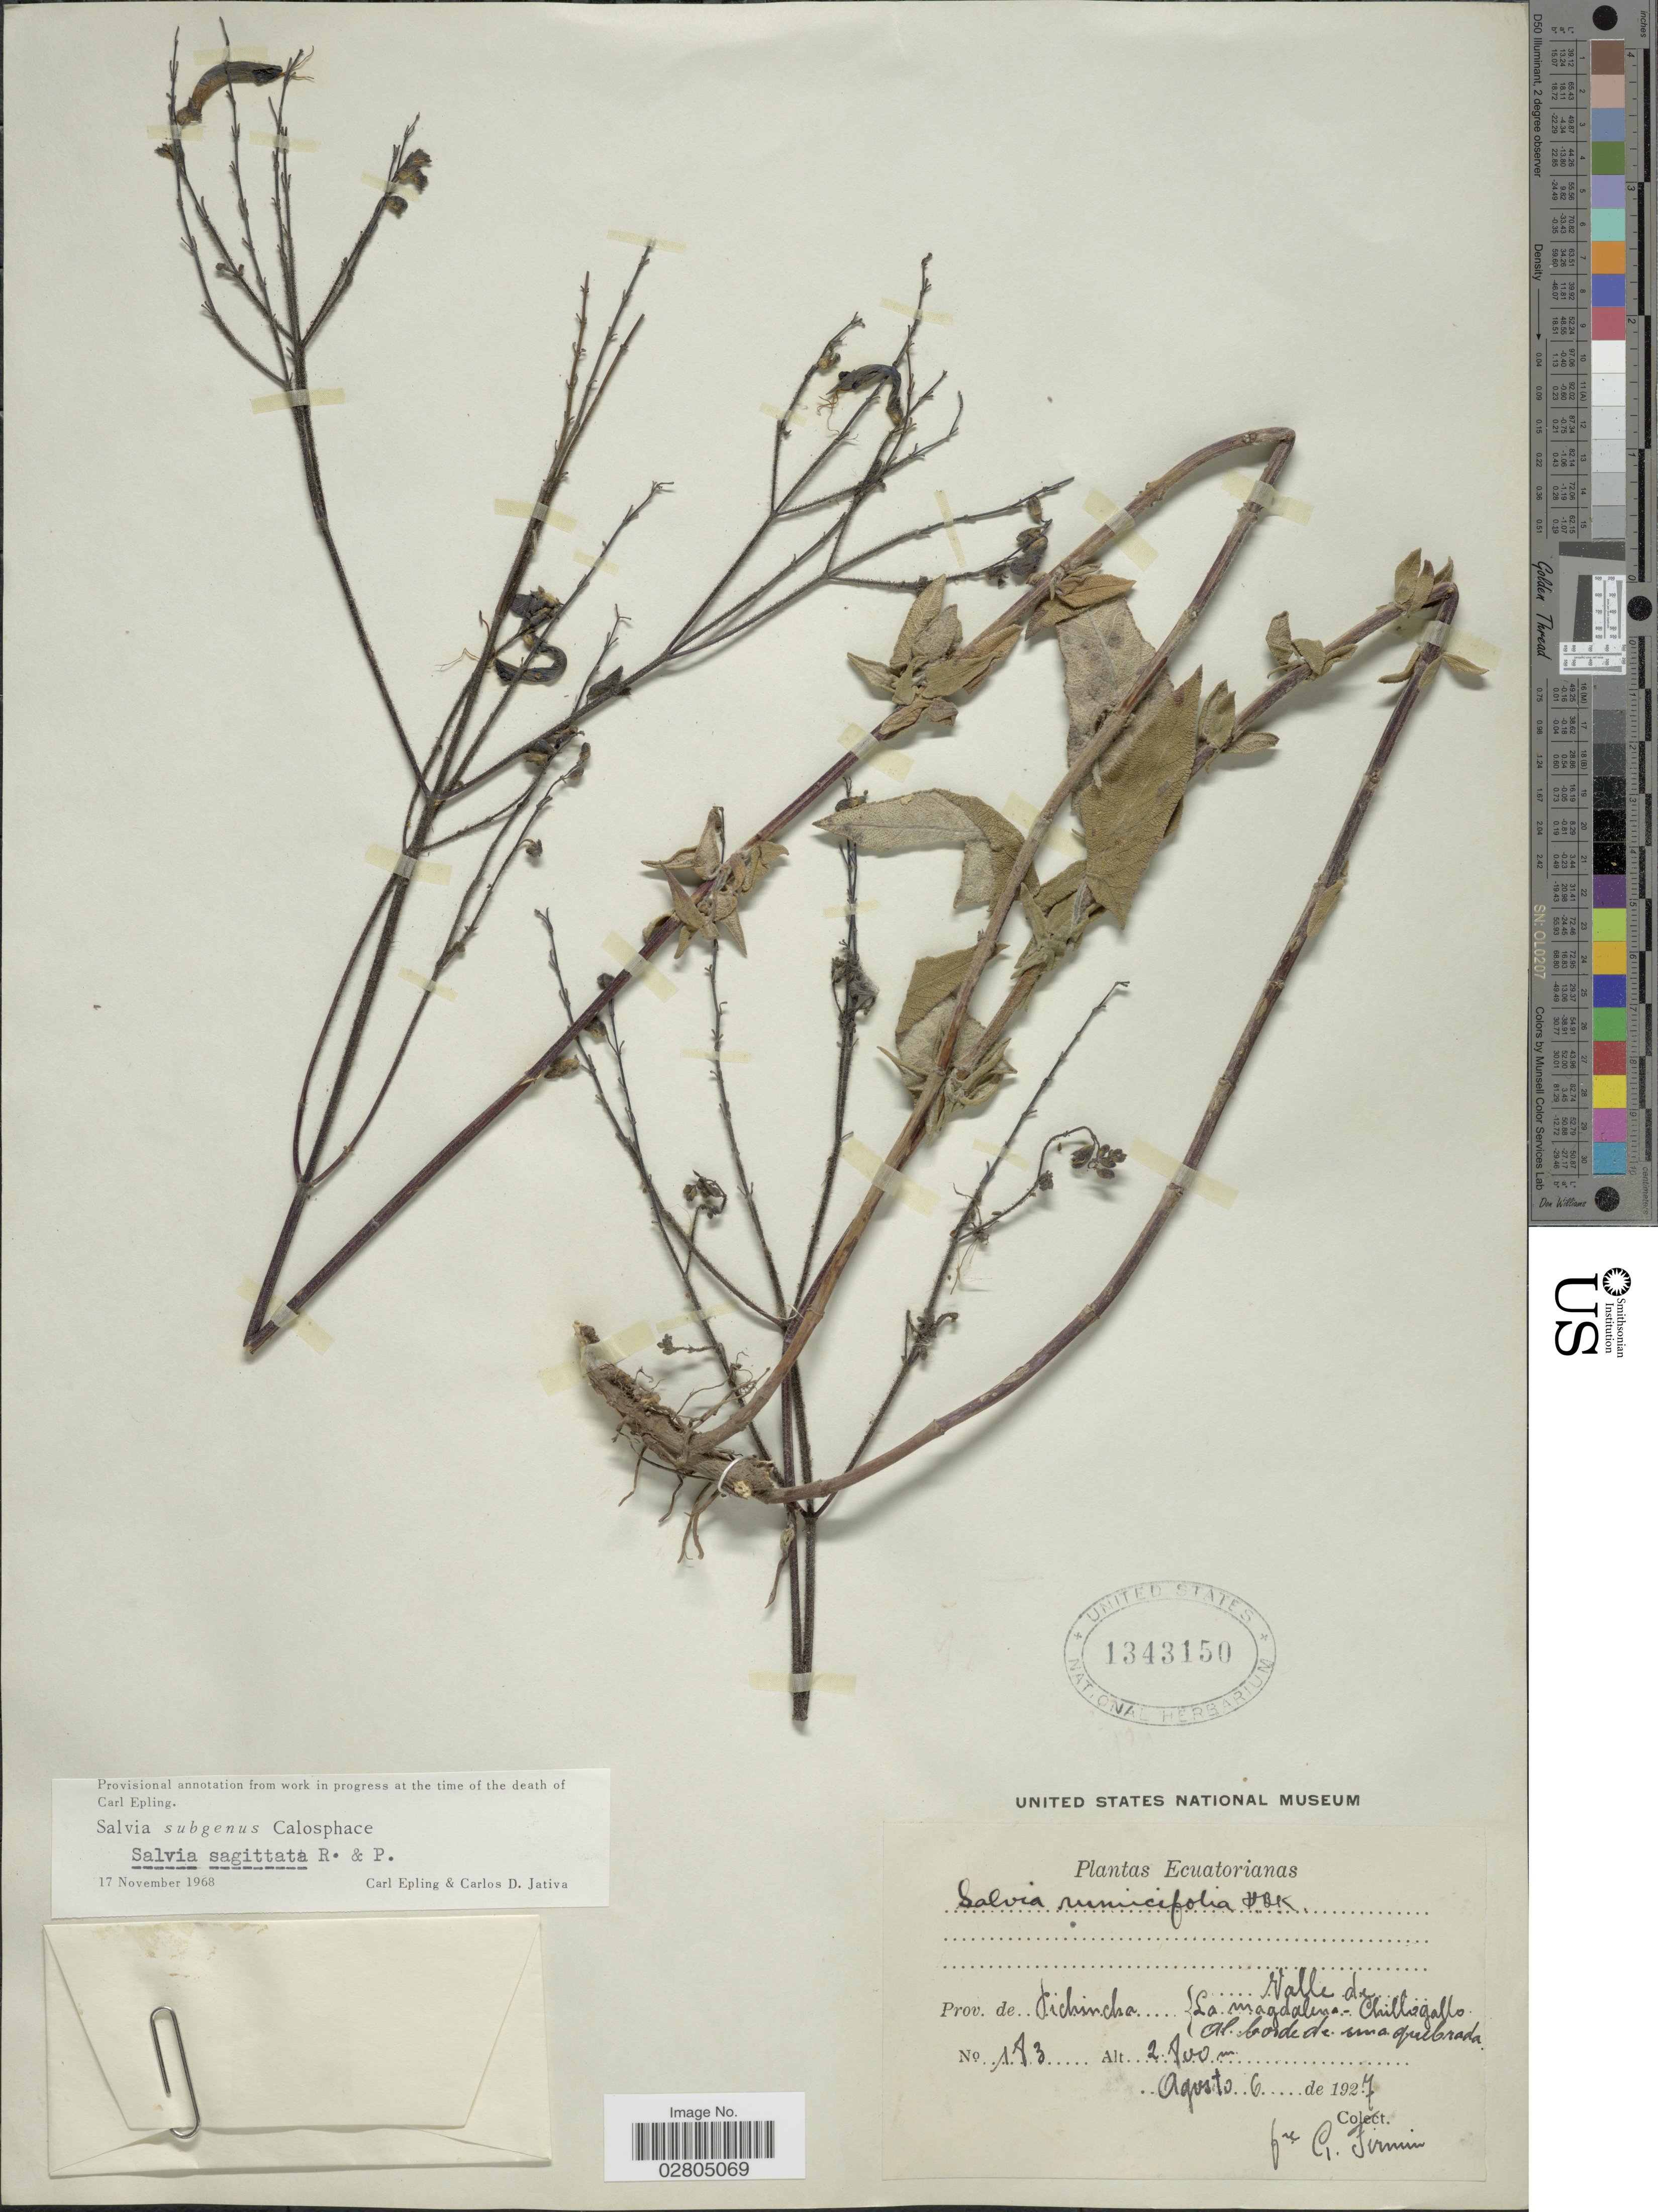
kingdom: Plantae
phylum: Tracheophyta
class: Magnoliopsida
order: Lamiales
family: Lamiaceae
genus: Salvia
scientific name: Salvia sagittata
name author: Ruiz & Pav.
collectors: F. Firmin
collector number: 183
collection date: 1927-08-06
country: Ecuador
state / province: Pichincha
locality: Valle de La Magdalena - Chillogallo, al borde de una quebrada.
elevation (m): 2800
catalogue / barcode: US 1343150